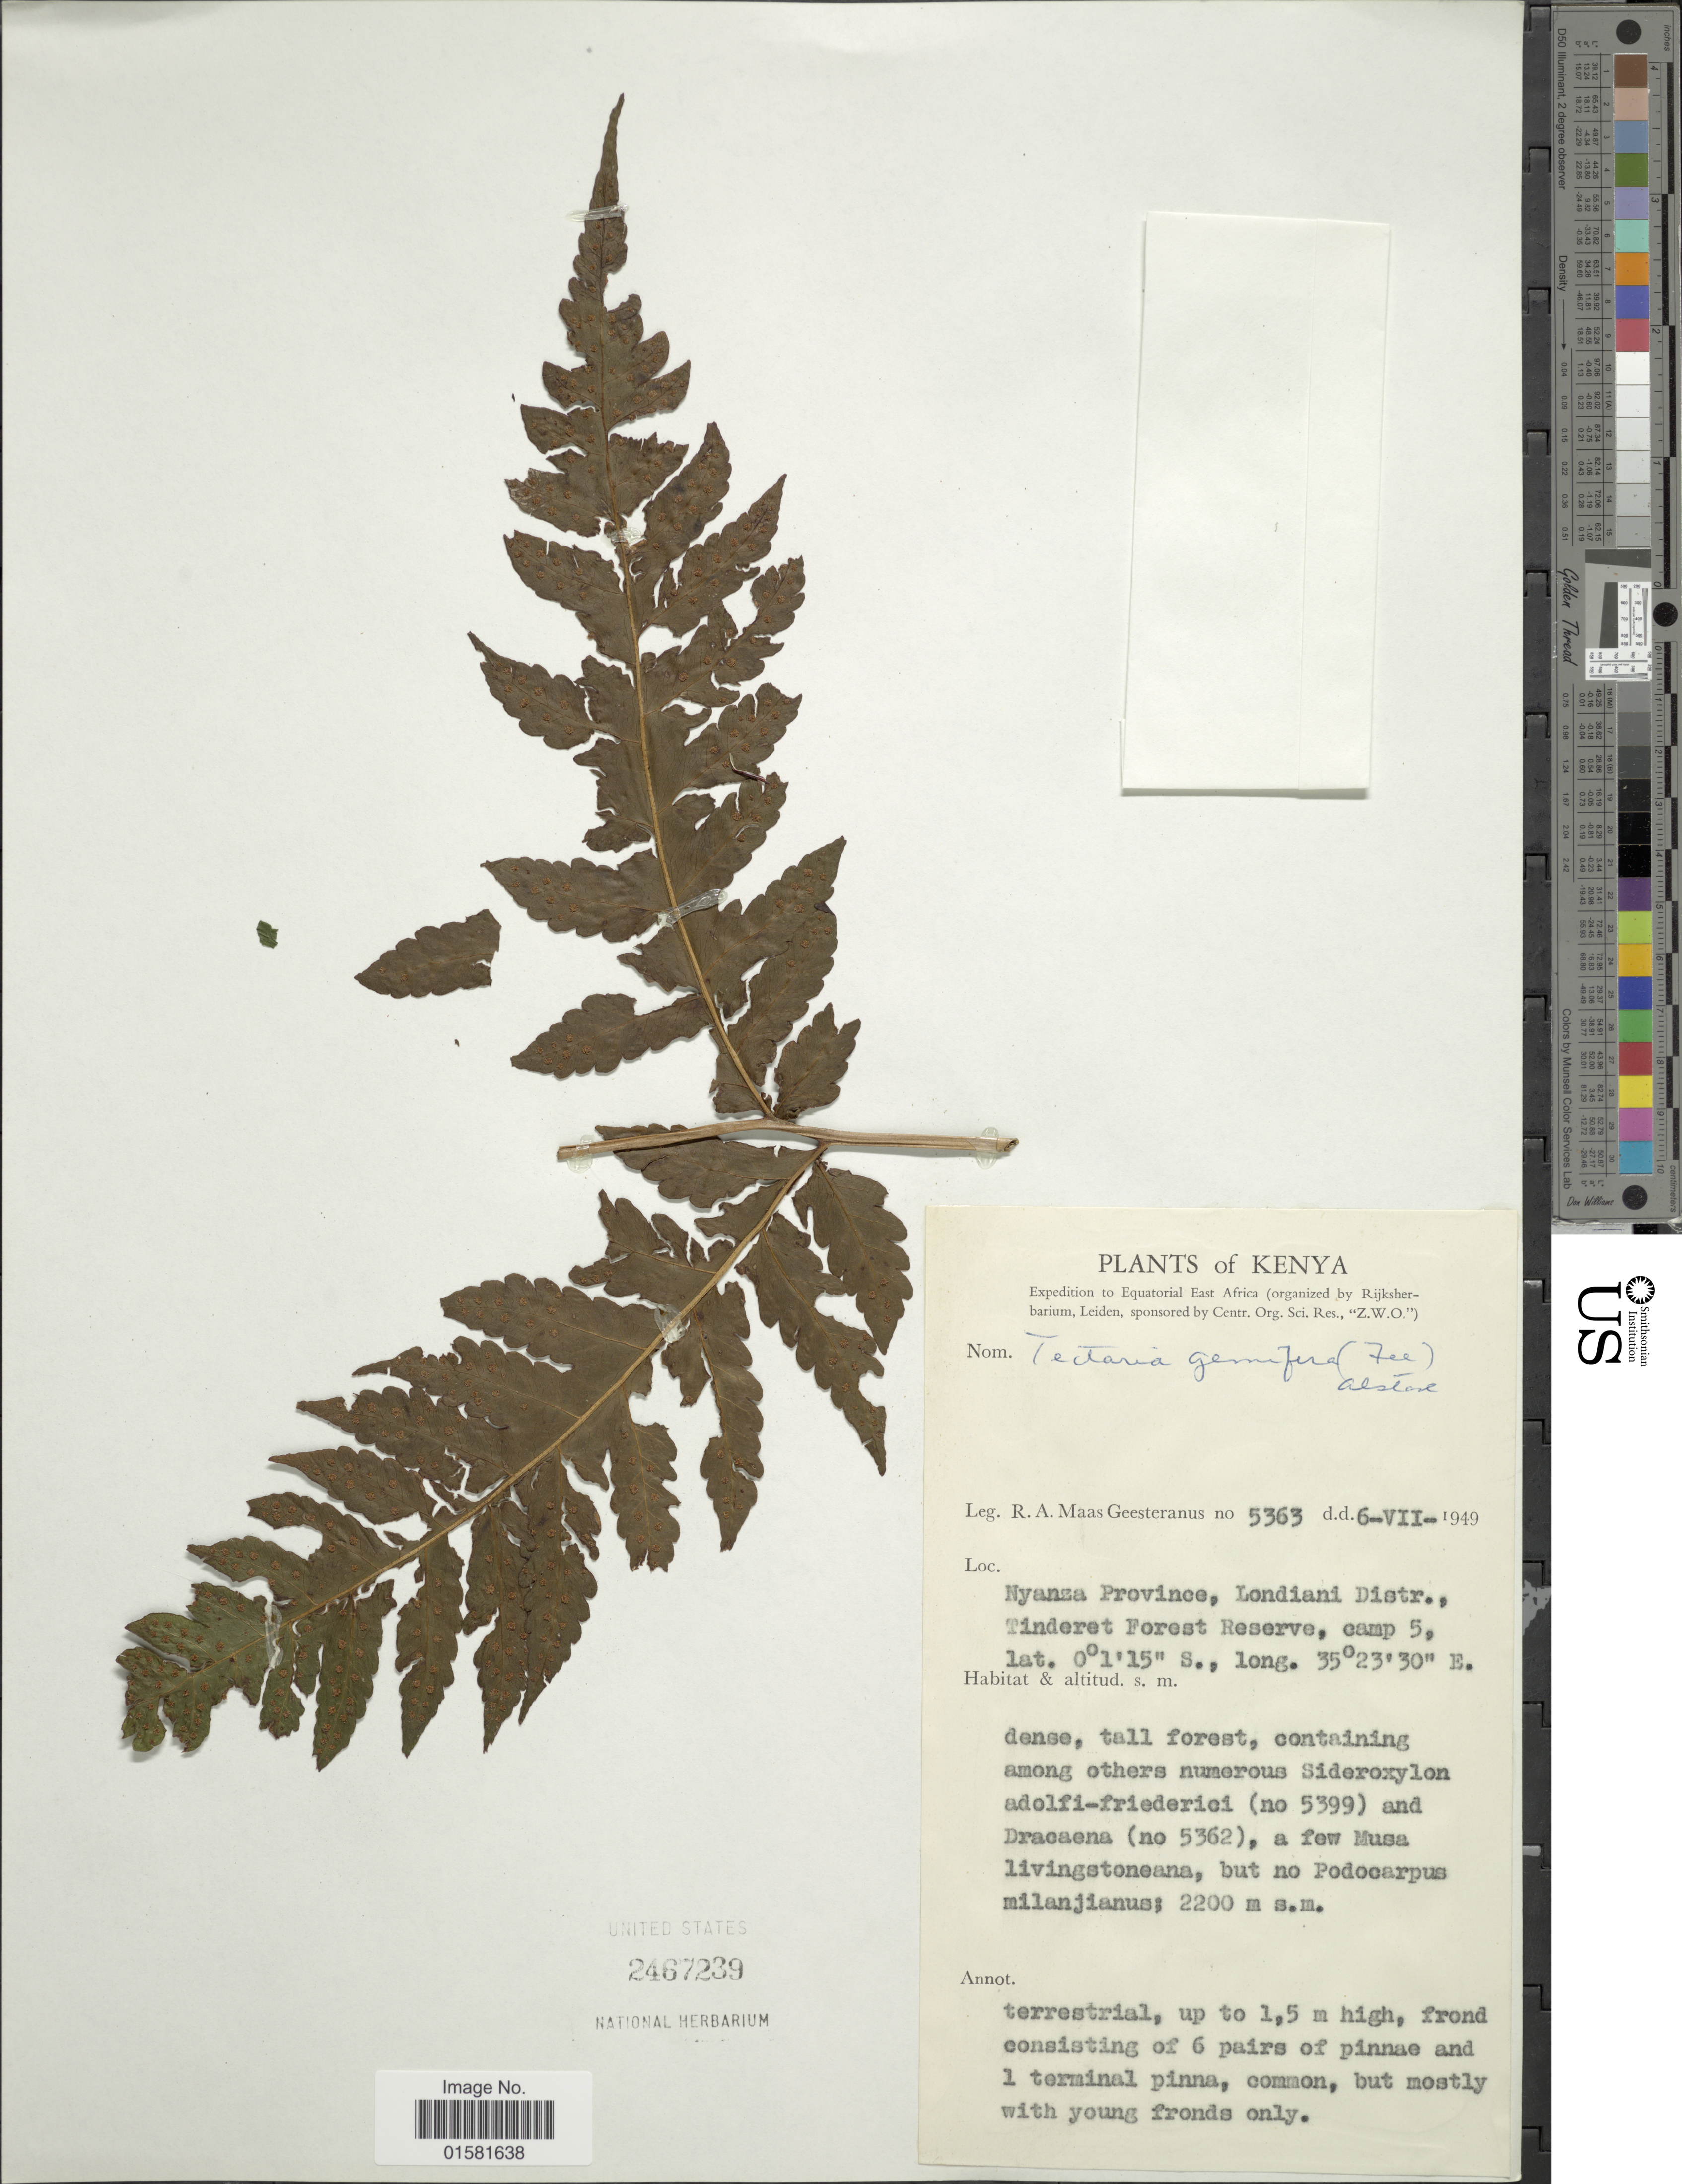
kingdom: Plantae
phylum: Tracheophyta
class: Polypodiopsida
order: Polypodiales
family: Tectariaceae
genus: Tectaria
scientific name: Tectaria gemmifera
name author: (Fée) Alston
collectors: R. A. Maas Geesteranus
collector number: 5363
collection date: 1949-07-06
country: Kenya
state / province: Kericho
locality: Kenya, Nyanza Province, Londiani Ditr., Tinderet Forest Reserve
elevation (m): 2200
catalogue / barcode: US 2467239